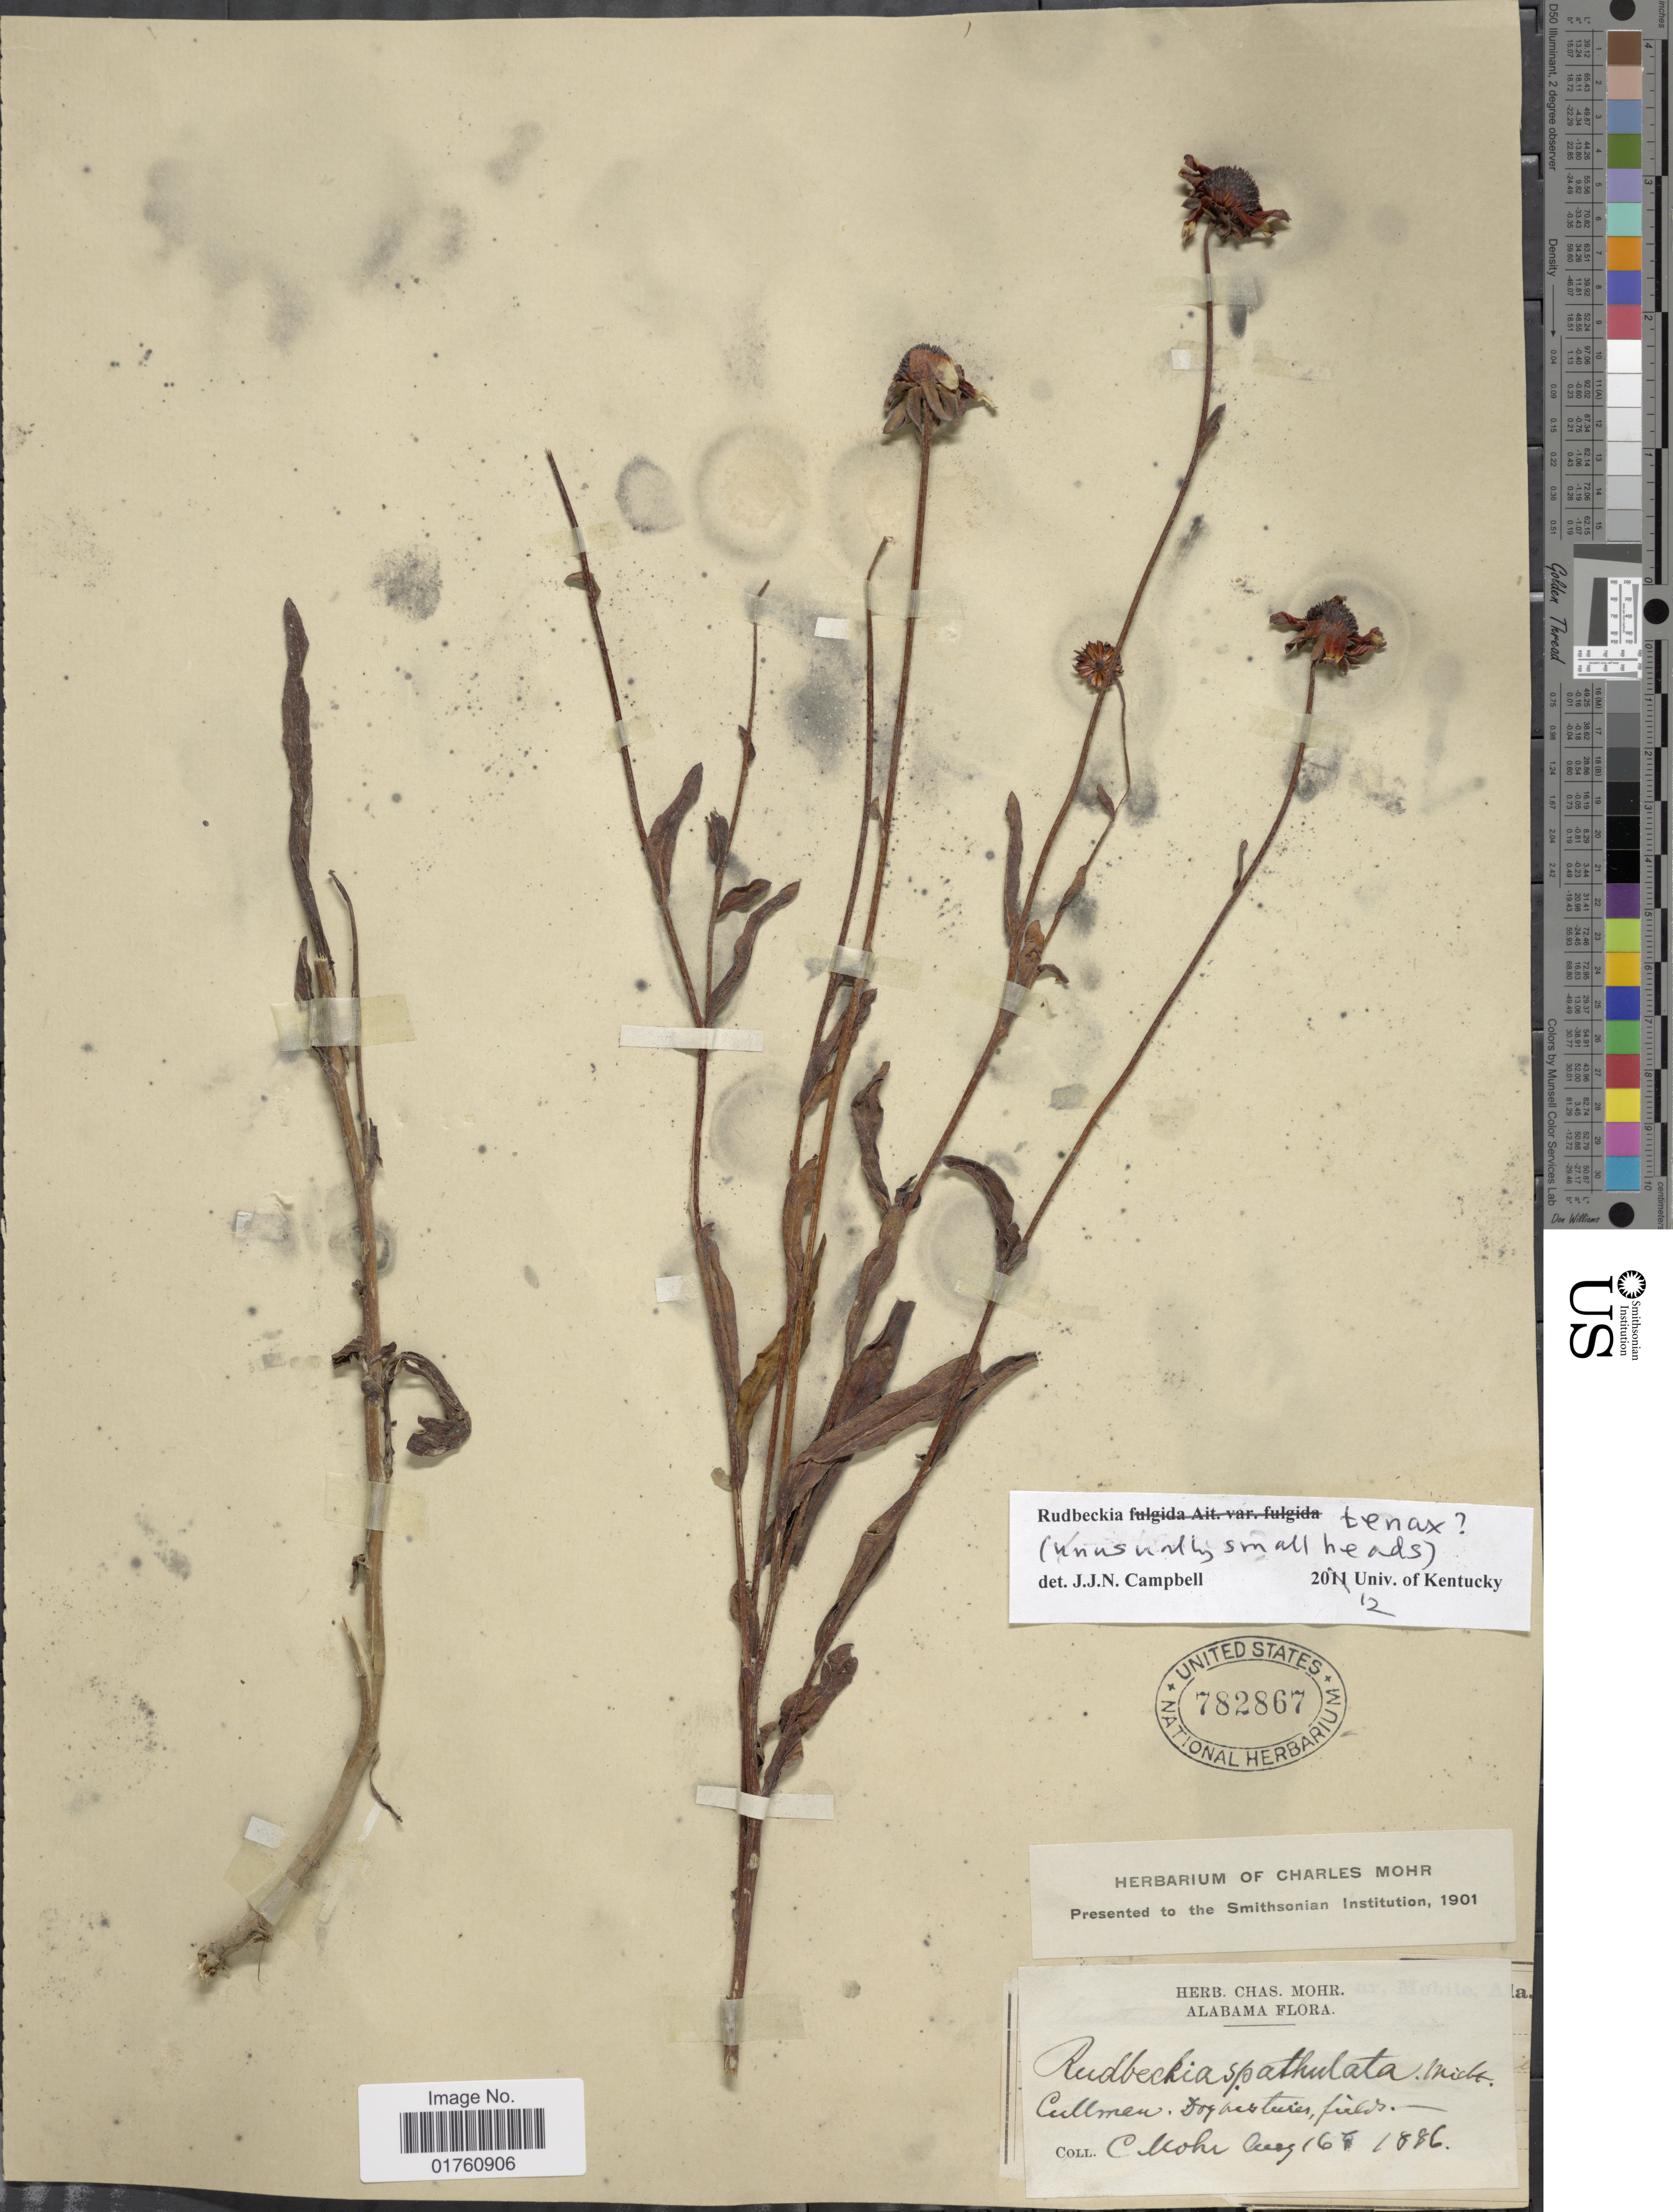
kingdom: Plantae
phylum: Tracheophyta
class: Magnoliopsida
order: Asterales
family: Asteraceae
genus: Rudbeckia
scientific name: Rudbeckia tenax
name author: C.L. Boynton & Beadle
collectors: C. T. Mohr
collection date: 1886-08-16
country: United States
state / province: Alabama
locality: Cullman, Dry pastures, fields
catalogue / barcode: US 782867